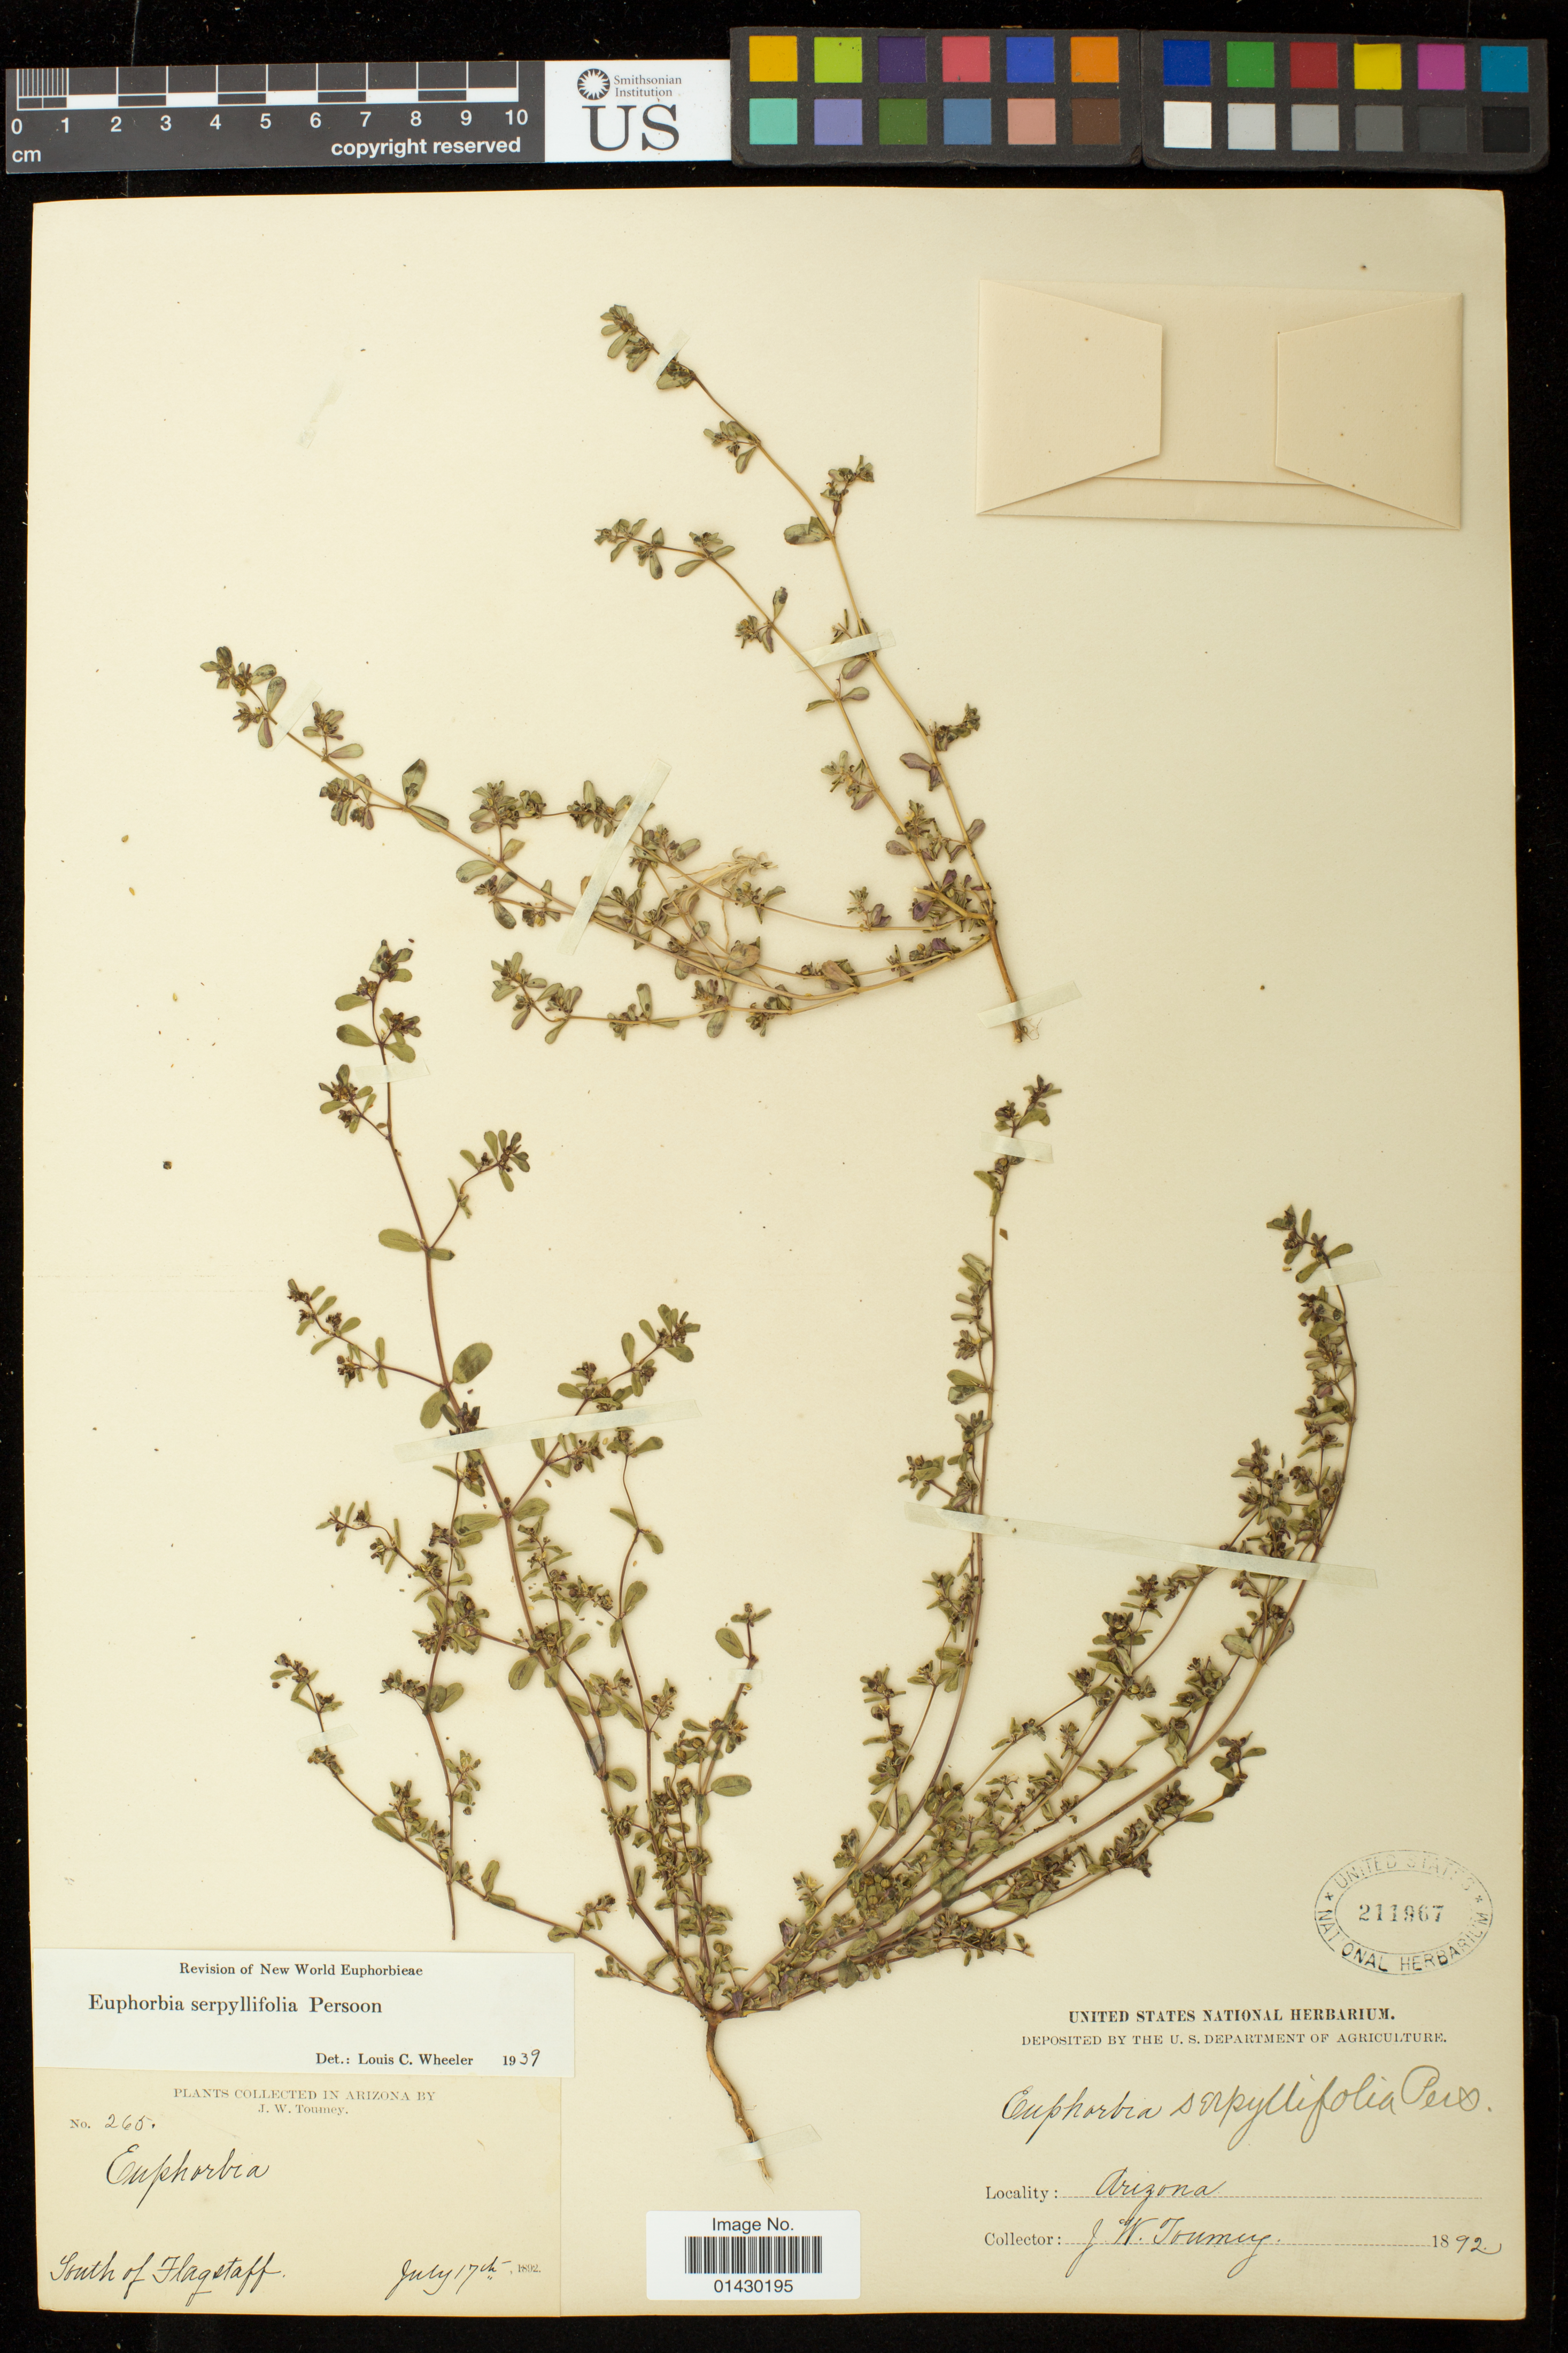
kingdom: Plantae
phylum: Tracheophyta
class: Magnoliopsida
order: Malpighiales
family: Euphorbiaceae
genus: Euphorbia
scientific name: Euphorbia serpillifolia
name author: Pers.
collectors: J. W. Toumey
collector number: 265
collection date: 1892-07-17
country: United States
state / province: Arizona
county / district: Coconino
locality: South of Flagstaff.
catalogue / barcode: US 211967